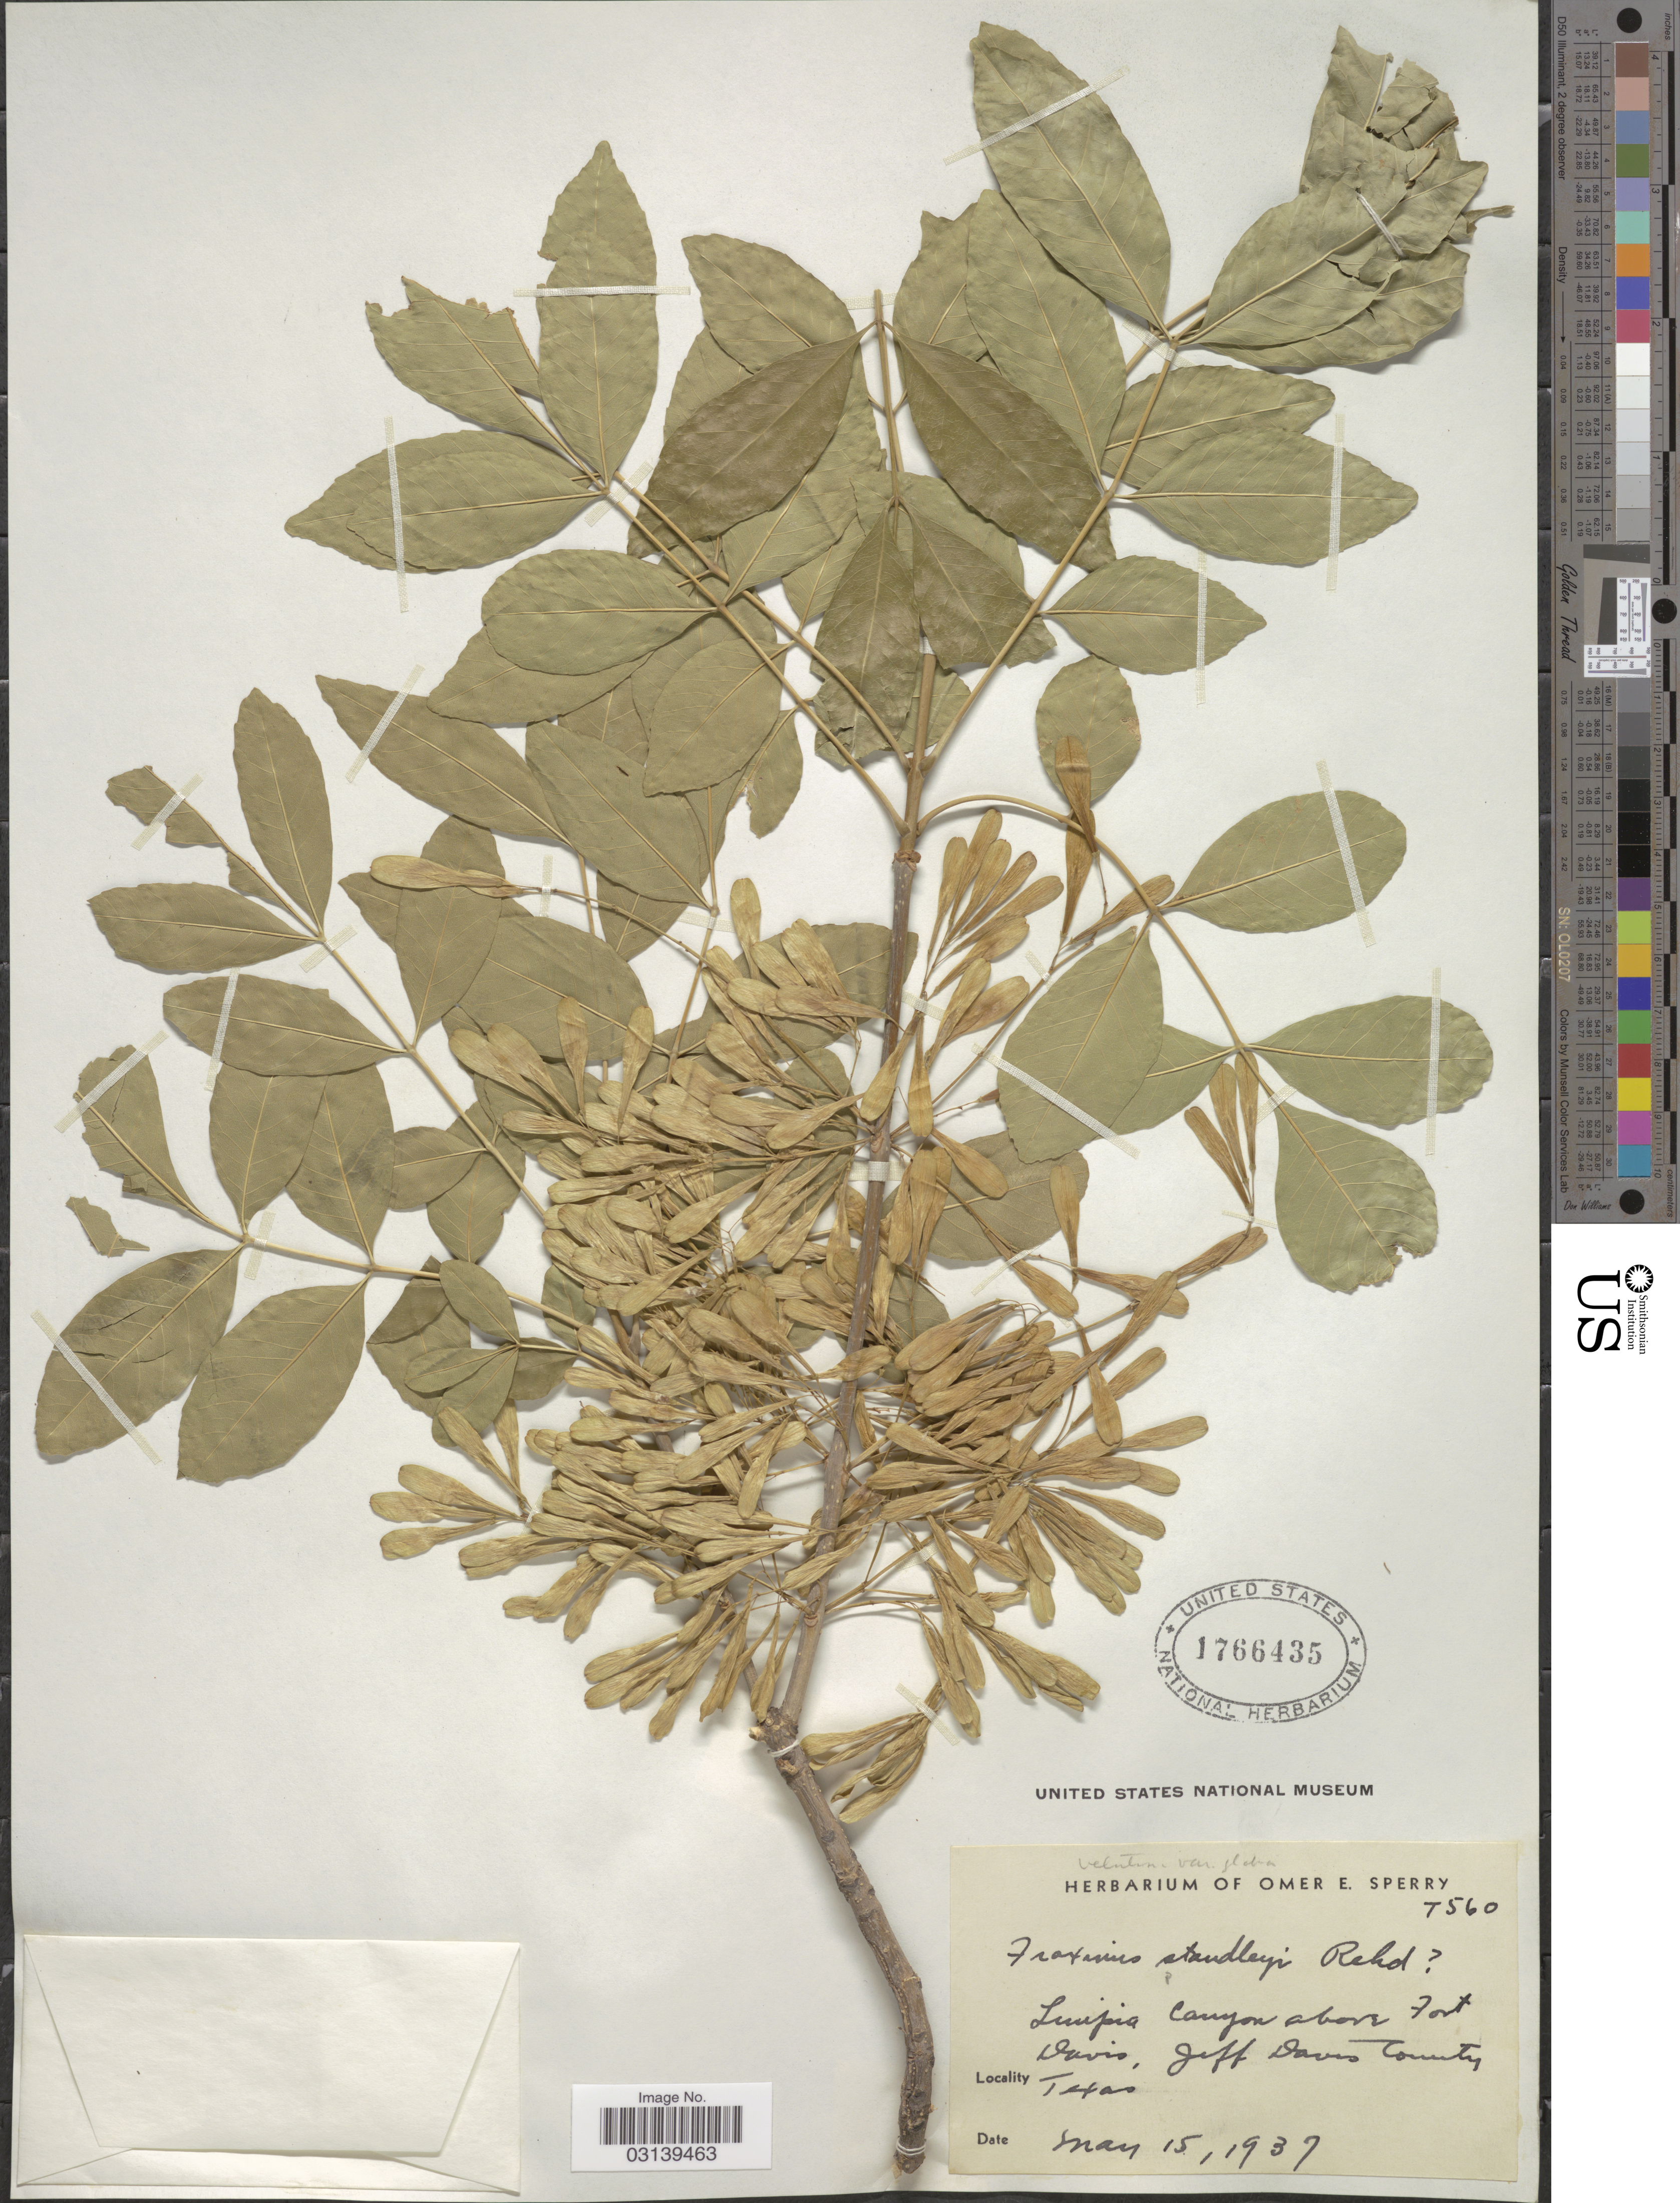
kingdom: Plantae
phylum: Tracheophyta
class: Magnoliopsida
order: Lamiales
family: Oleaceae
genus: Fraxinus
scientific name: Fraxinus velutina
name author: Torr.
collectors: ex. herb. Omer E. Sperry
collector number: T560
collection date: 1937-05-15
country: United States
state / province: Texas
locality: Limpia Canyon above Fort Davis, Jeff Davis County.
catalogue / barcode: US 1766435